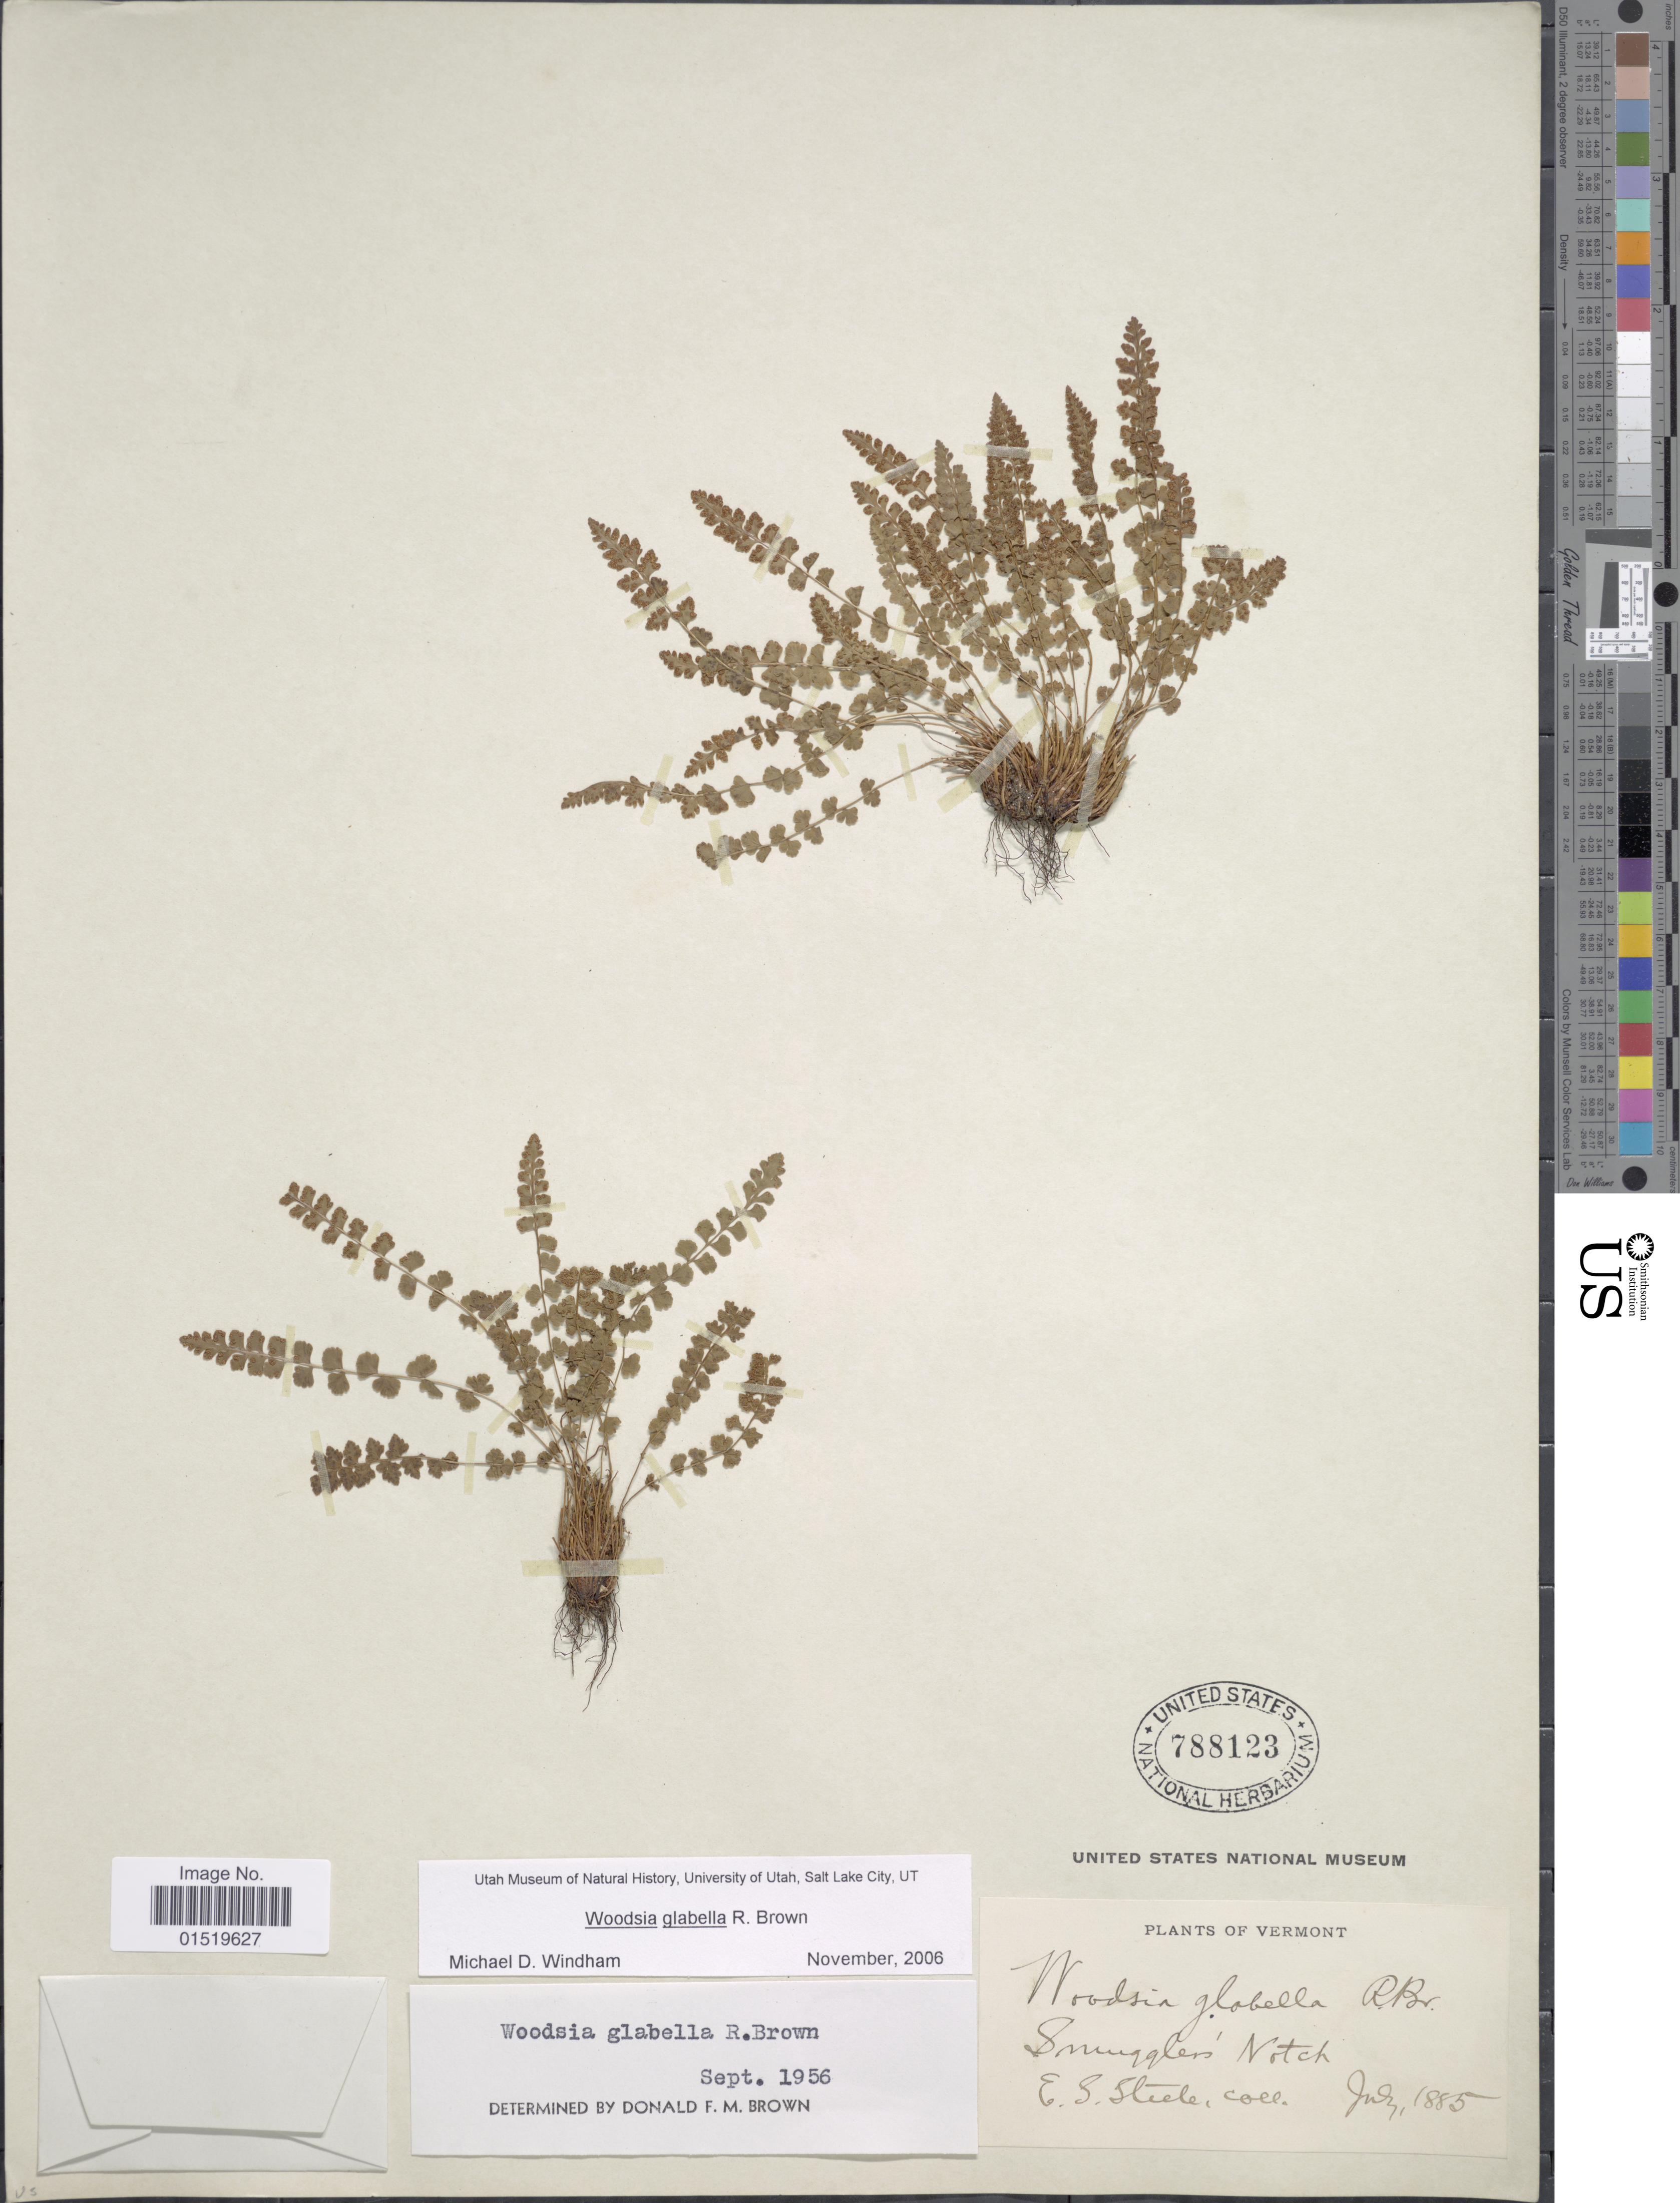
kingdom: Plantae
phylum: Tracheophyta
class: Polypodiopsida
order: Polypodiales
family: Woodsiaceae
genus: Woodsia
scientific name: Woodsia glabella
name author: R. Br.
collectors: E. Steele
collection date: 1885-07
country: United States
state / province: Vermont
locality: Snugglers Notch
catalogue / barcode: US 788123